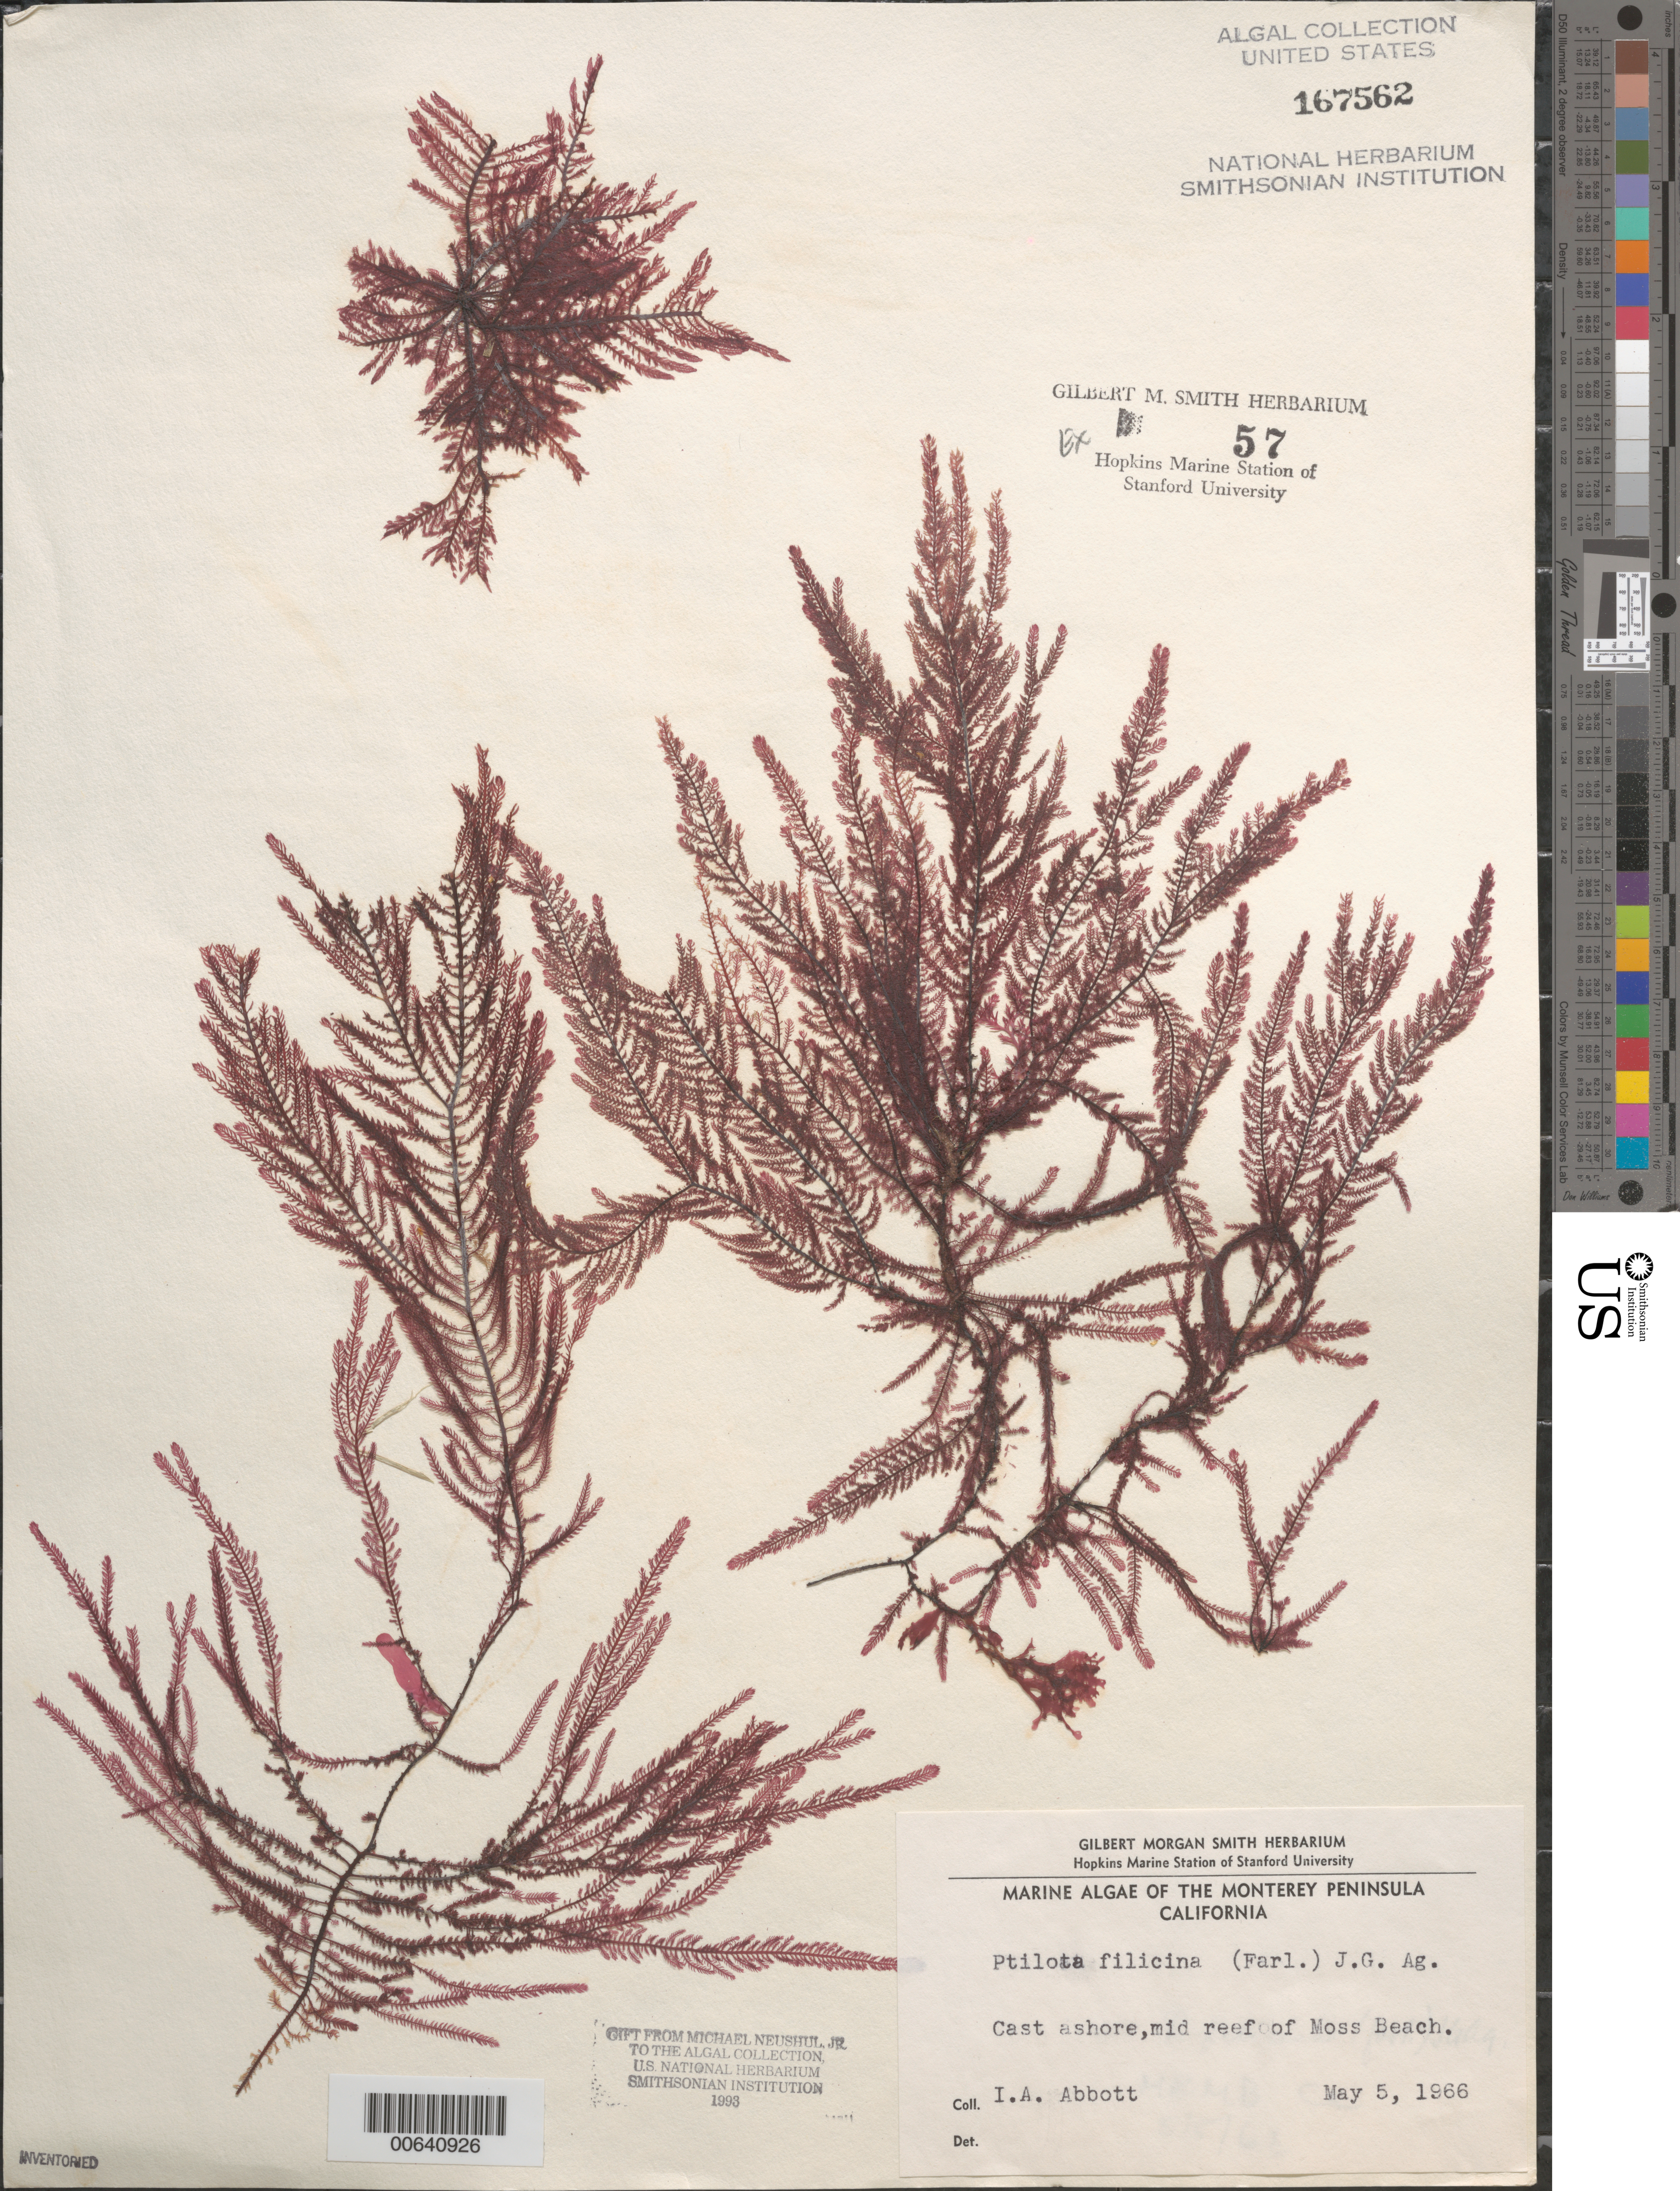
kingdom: Plantae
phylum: Rhodophyta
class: Florideophyceae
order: Ceramiales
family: Wrangeliaceae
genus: Ptilota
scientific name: Ptilota filicina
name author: J. Agardh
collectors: I. A. Abbott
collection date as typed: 05 May 1966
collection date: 1966-05-05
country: United States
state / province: California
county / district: Monterey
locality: Middle reef of Moss Beach, Monterey Peninsula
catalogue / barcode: US 167562